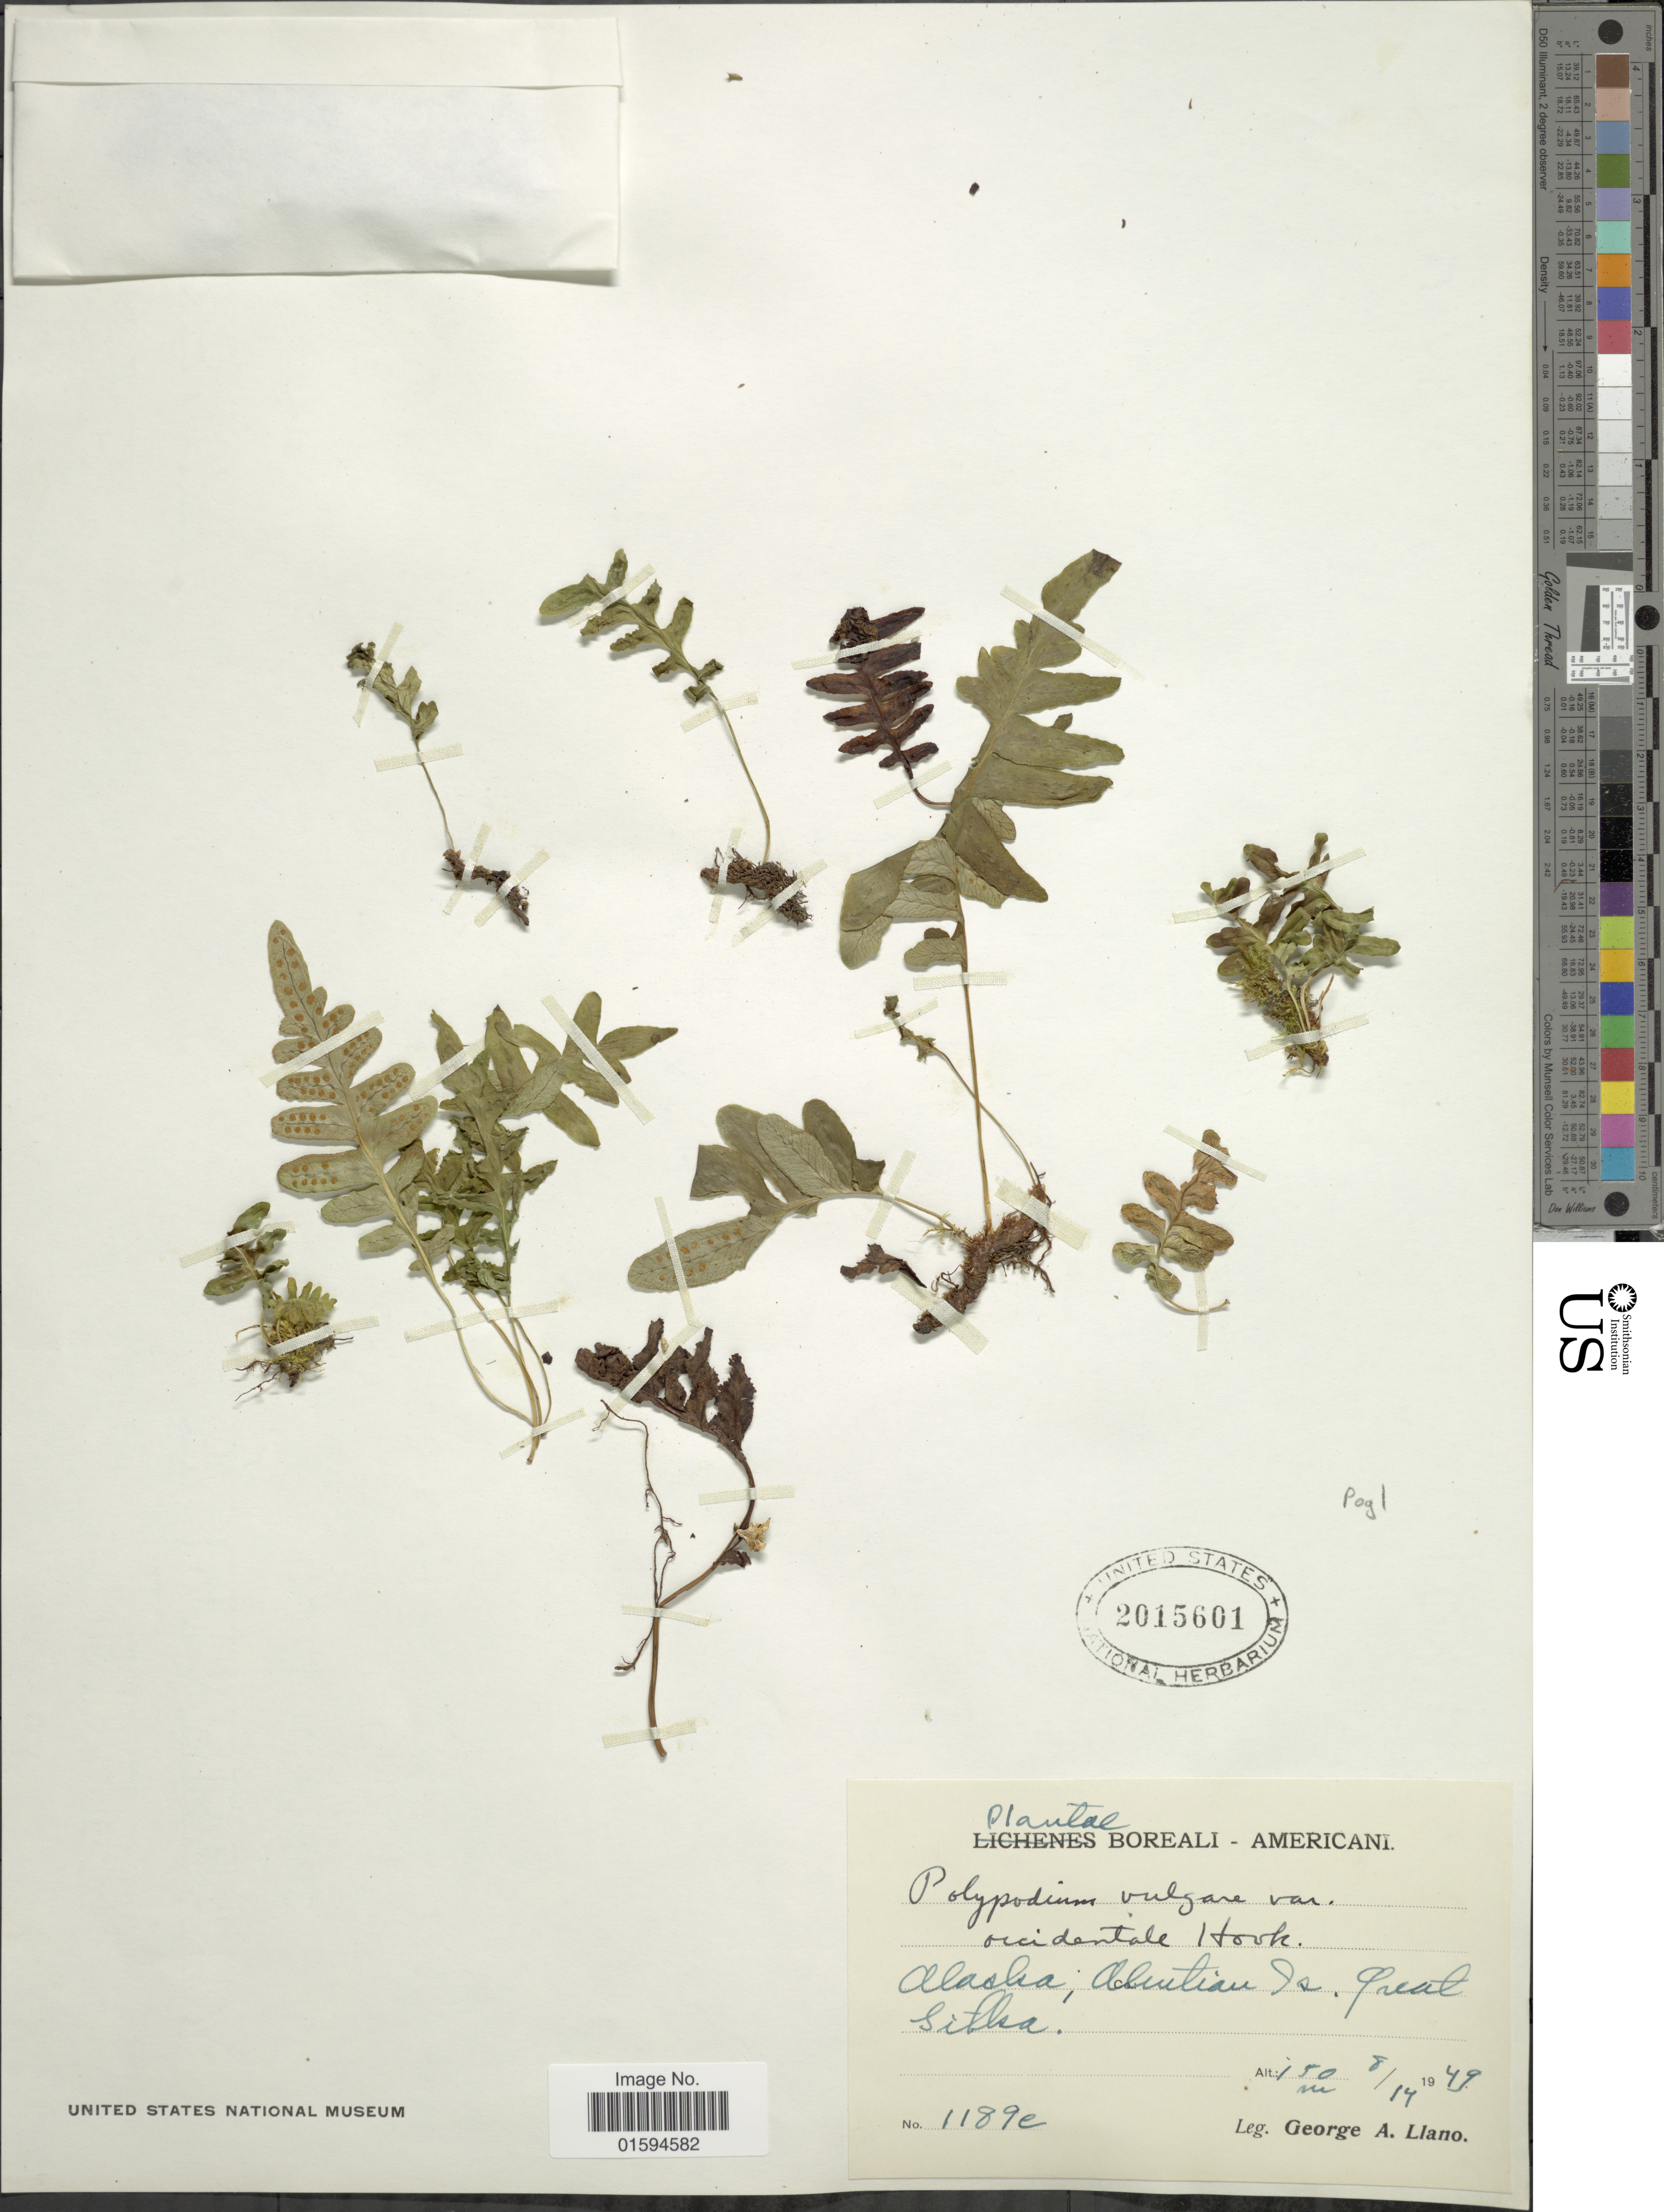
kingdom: Plantae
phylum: Tracheophyta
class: Polypodiopsida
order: Polypodiales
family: Polypodiaceae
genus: Polypodium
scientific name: Polypodium glycyrrhiza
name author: D.C. Eaton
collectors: G. Llano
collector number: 1189e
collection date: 1949-08-14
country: United States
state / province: Alaska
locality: Boreali-Americani, Aleutian Is. Great Sitka.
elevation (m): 150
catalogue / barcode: US 2015601